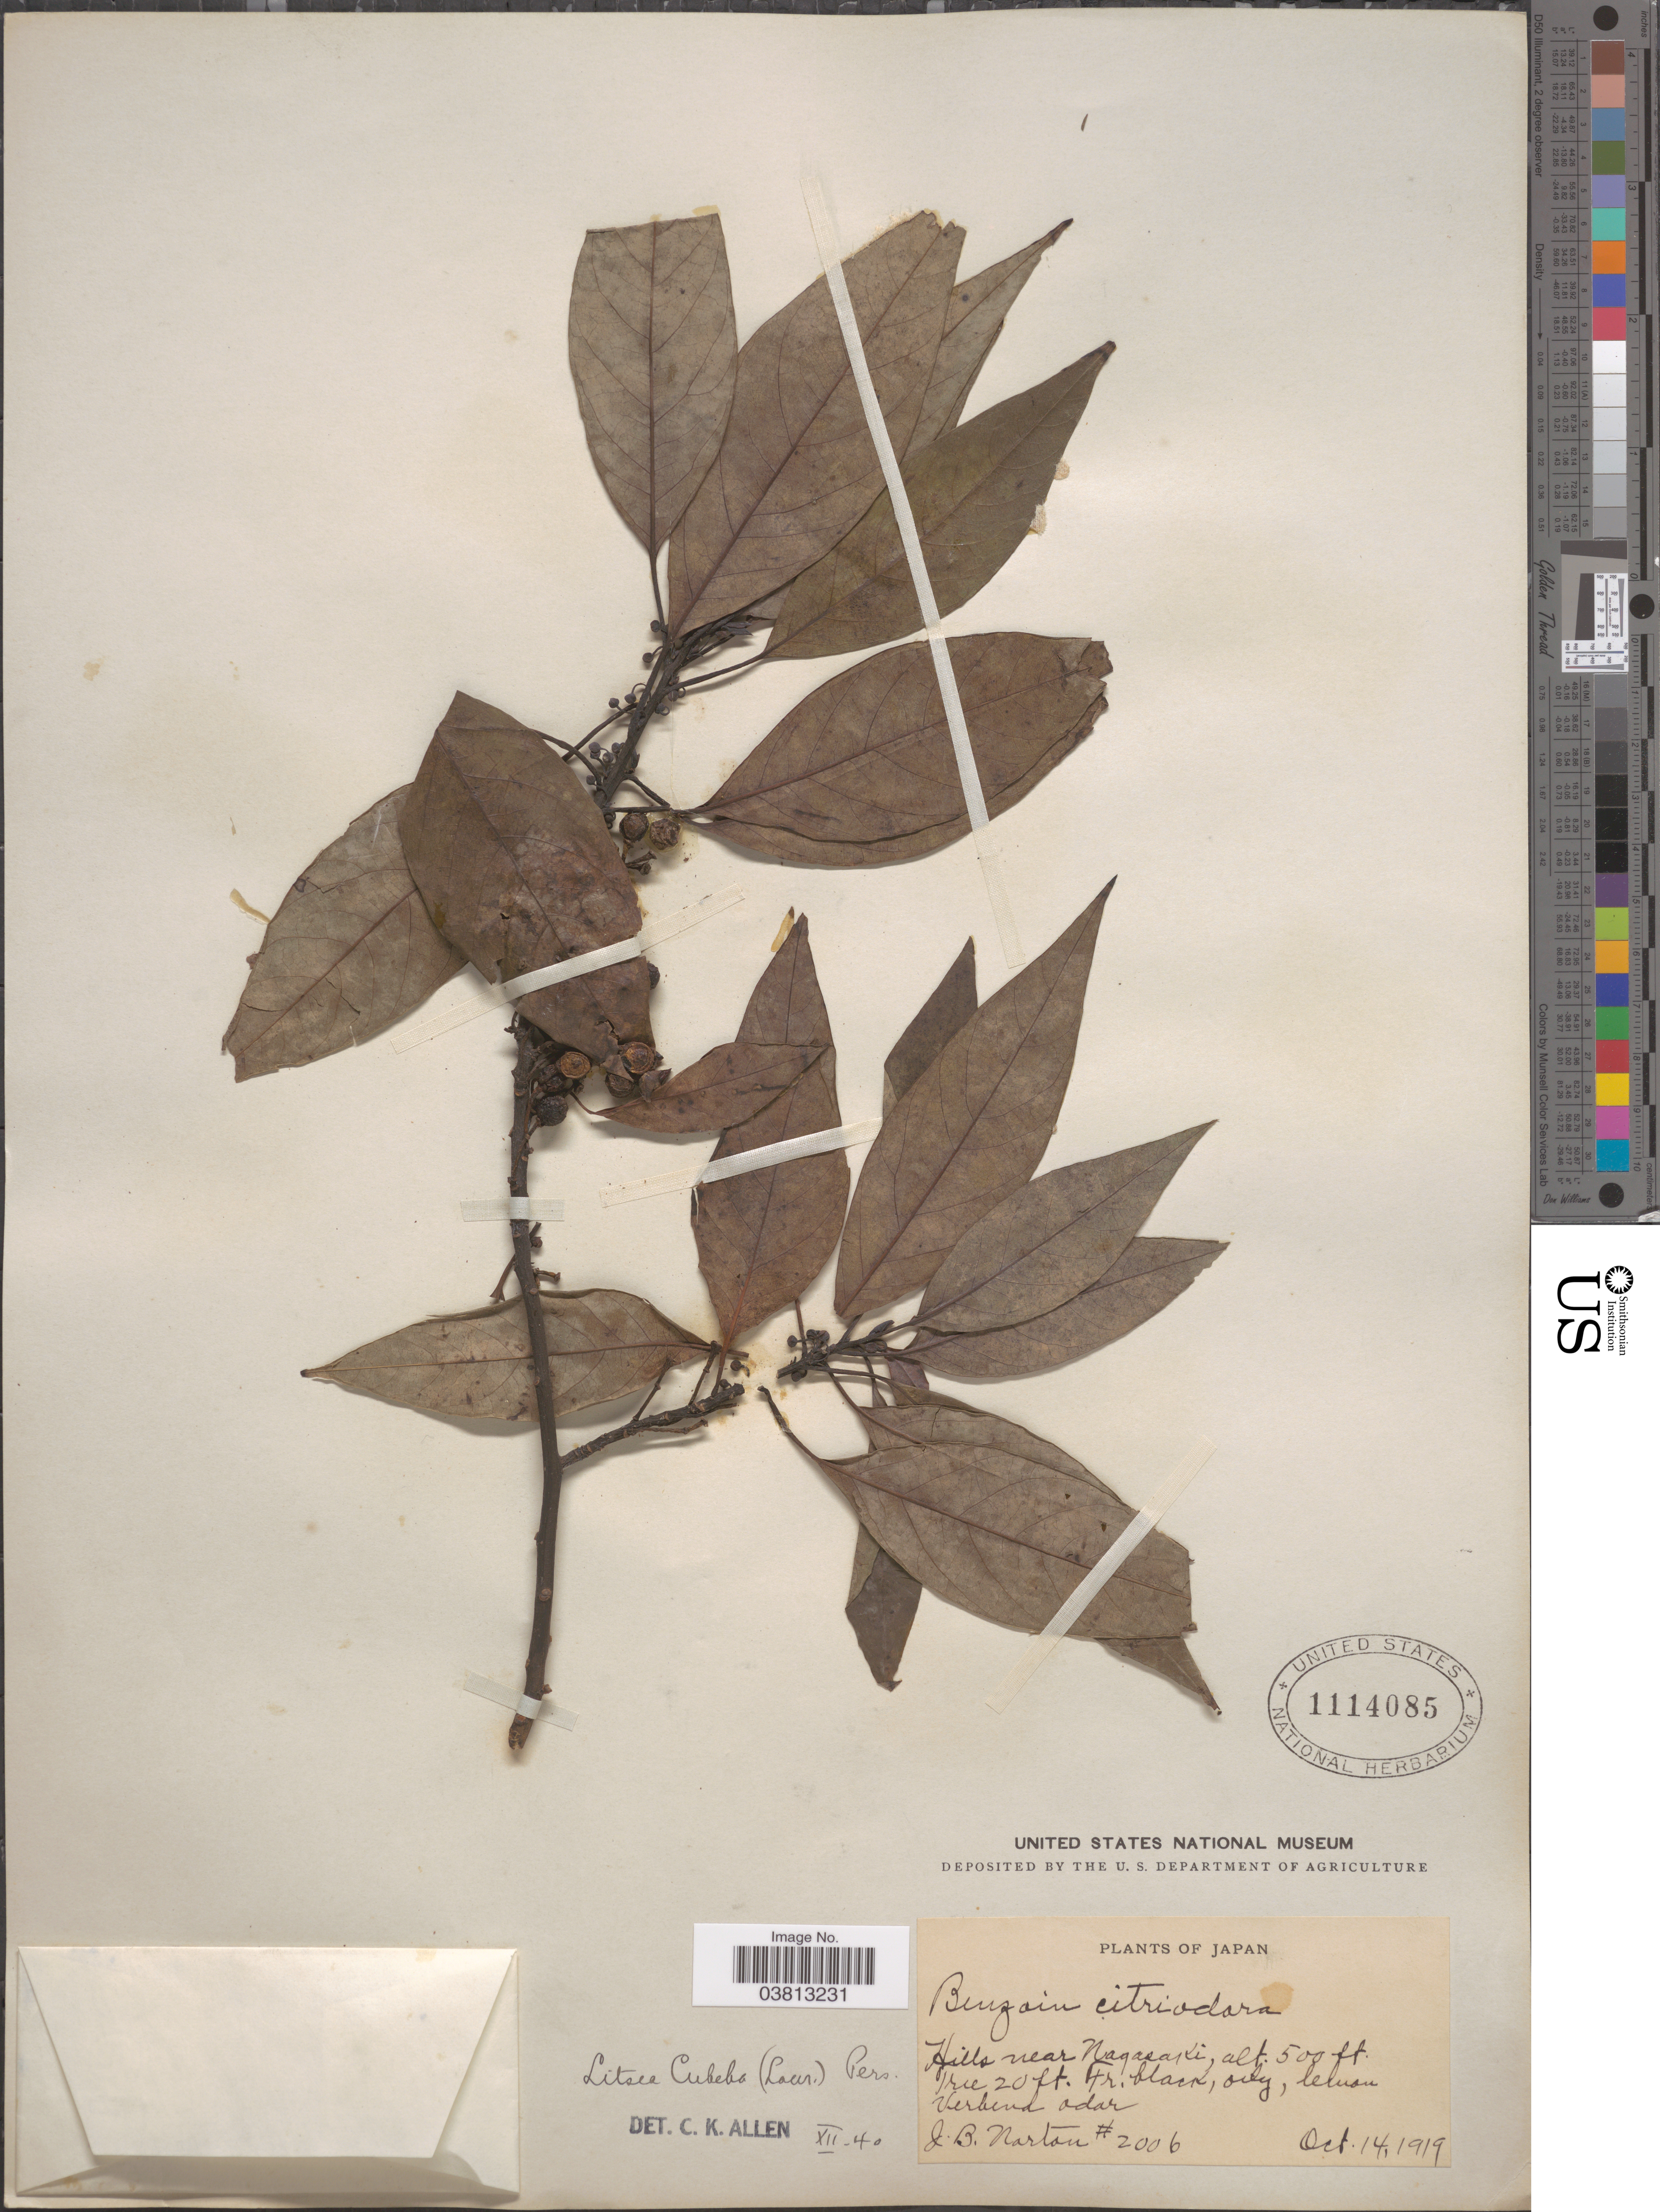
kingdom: Plantae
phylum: Tracheophyta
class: Magnoliopsida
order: Laurales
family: Lauraceae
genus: Litsea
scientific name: Litsea cubeba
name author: (Lour.) Pers.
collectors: J. B. Norton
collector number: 2006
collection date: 1919-10-14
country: Japan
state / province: Nagasaki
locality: Hills near Nagasaki.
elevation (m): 152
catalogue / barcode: US 1114085